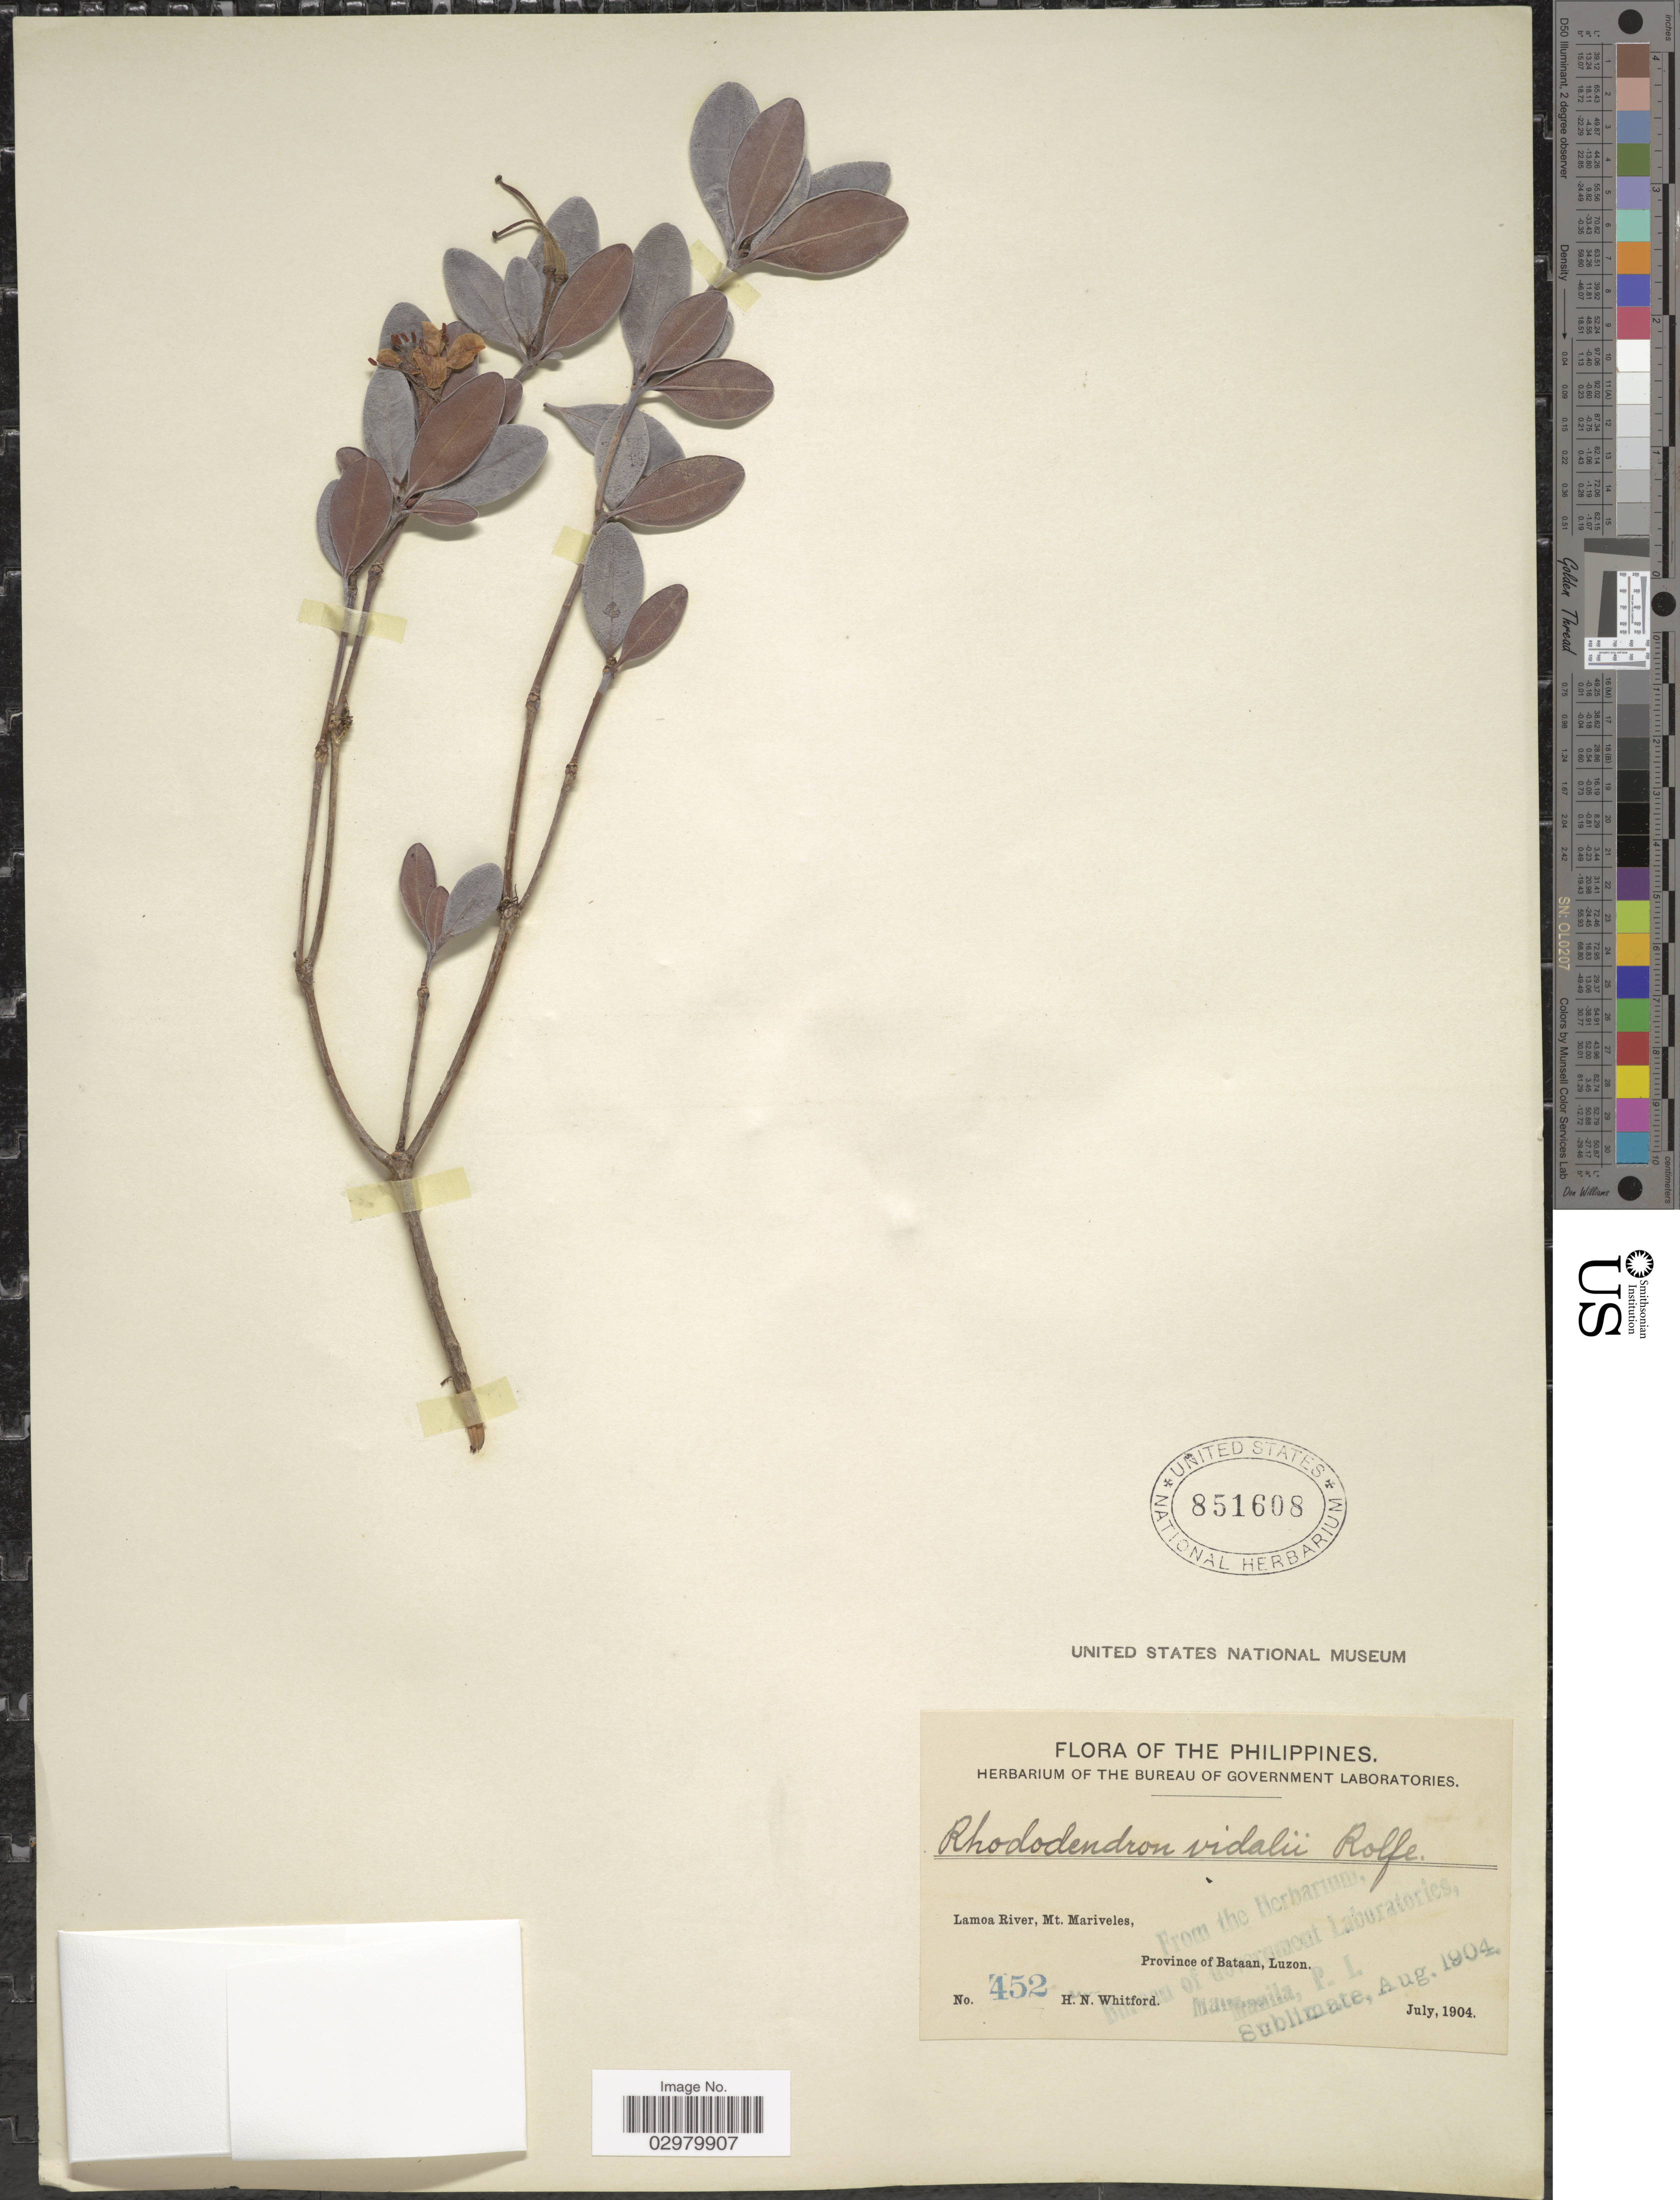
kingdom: Plantae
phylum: Tracheophyta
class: Magnoliopsida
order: Ericales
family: Ericaceae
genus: Rhododendron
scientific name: Rhododendron vidalii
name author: Rolfe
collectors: H. N. Whitford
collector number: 452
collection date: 1904-07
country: Philippines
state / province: Central Luzon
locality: Lamoa River, Mt. Mariveles, Province of Bataan, Luzon.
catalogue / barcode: US 851608